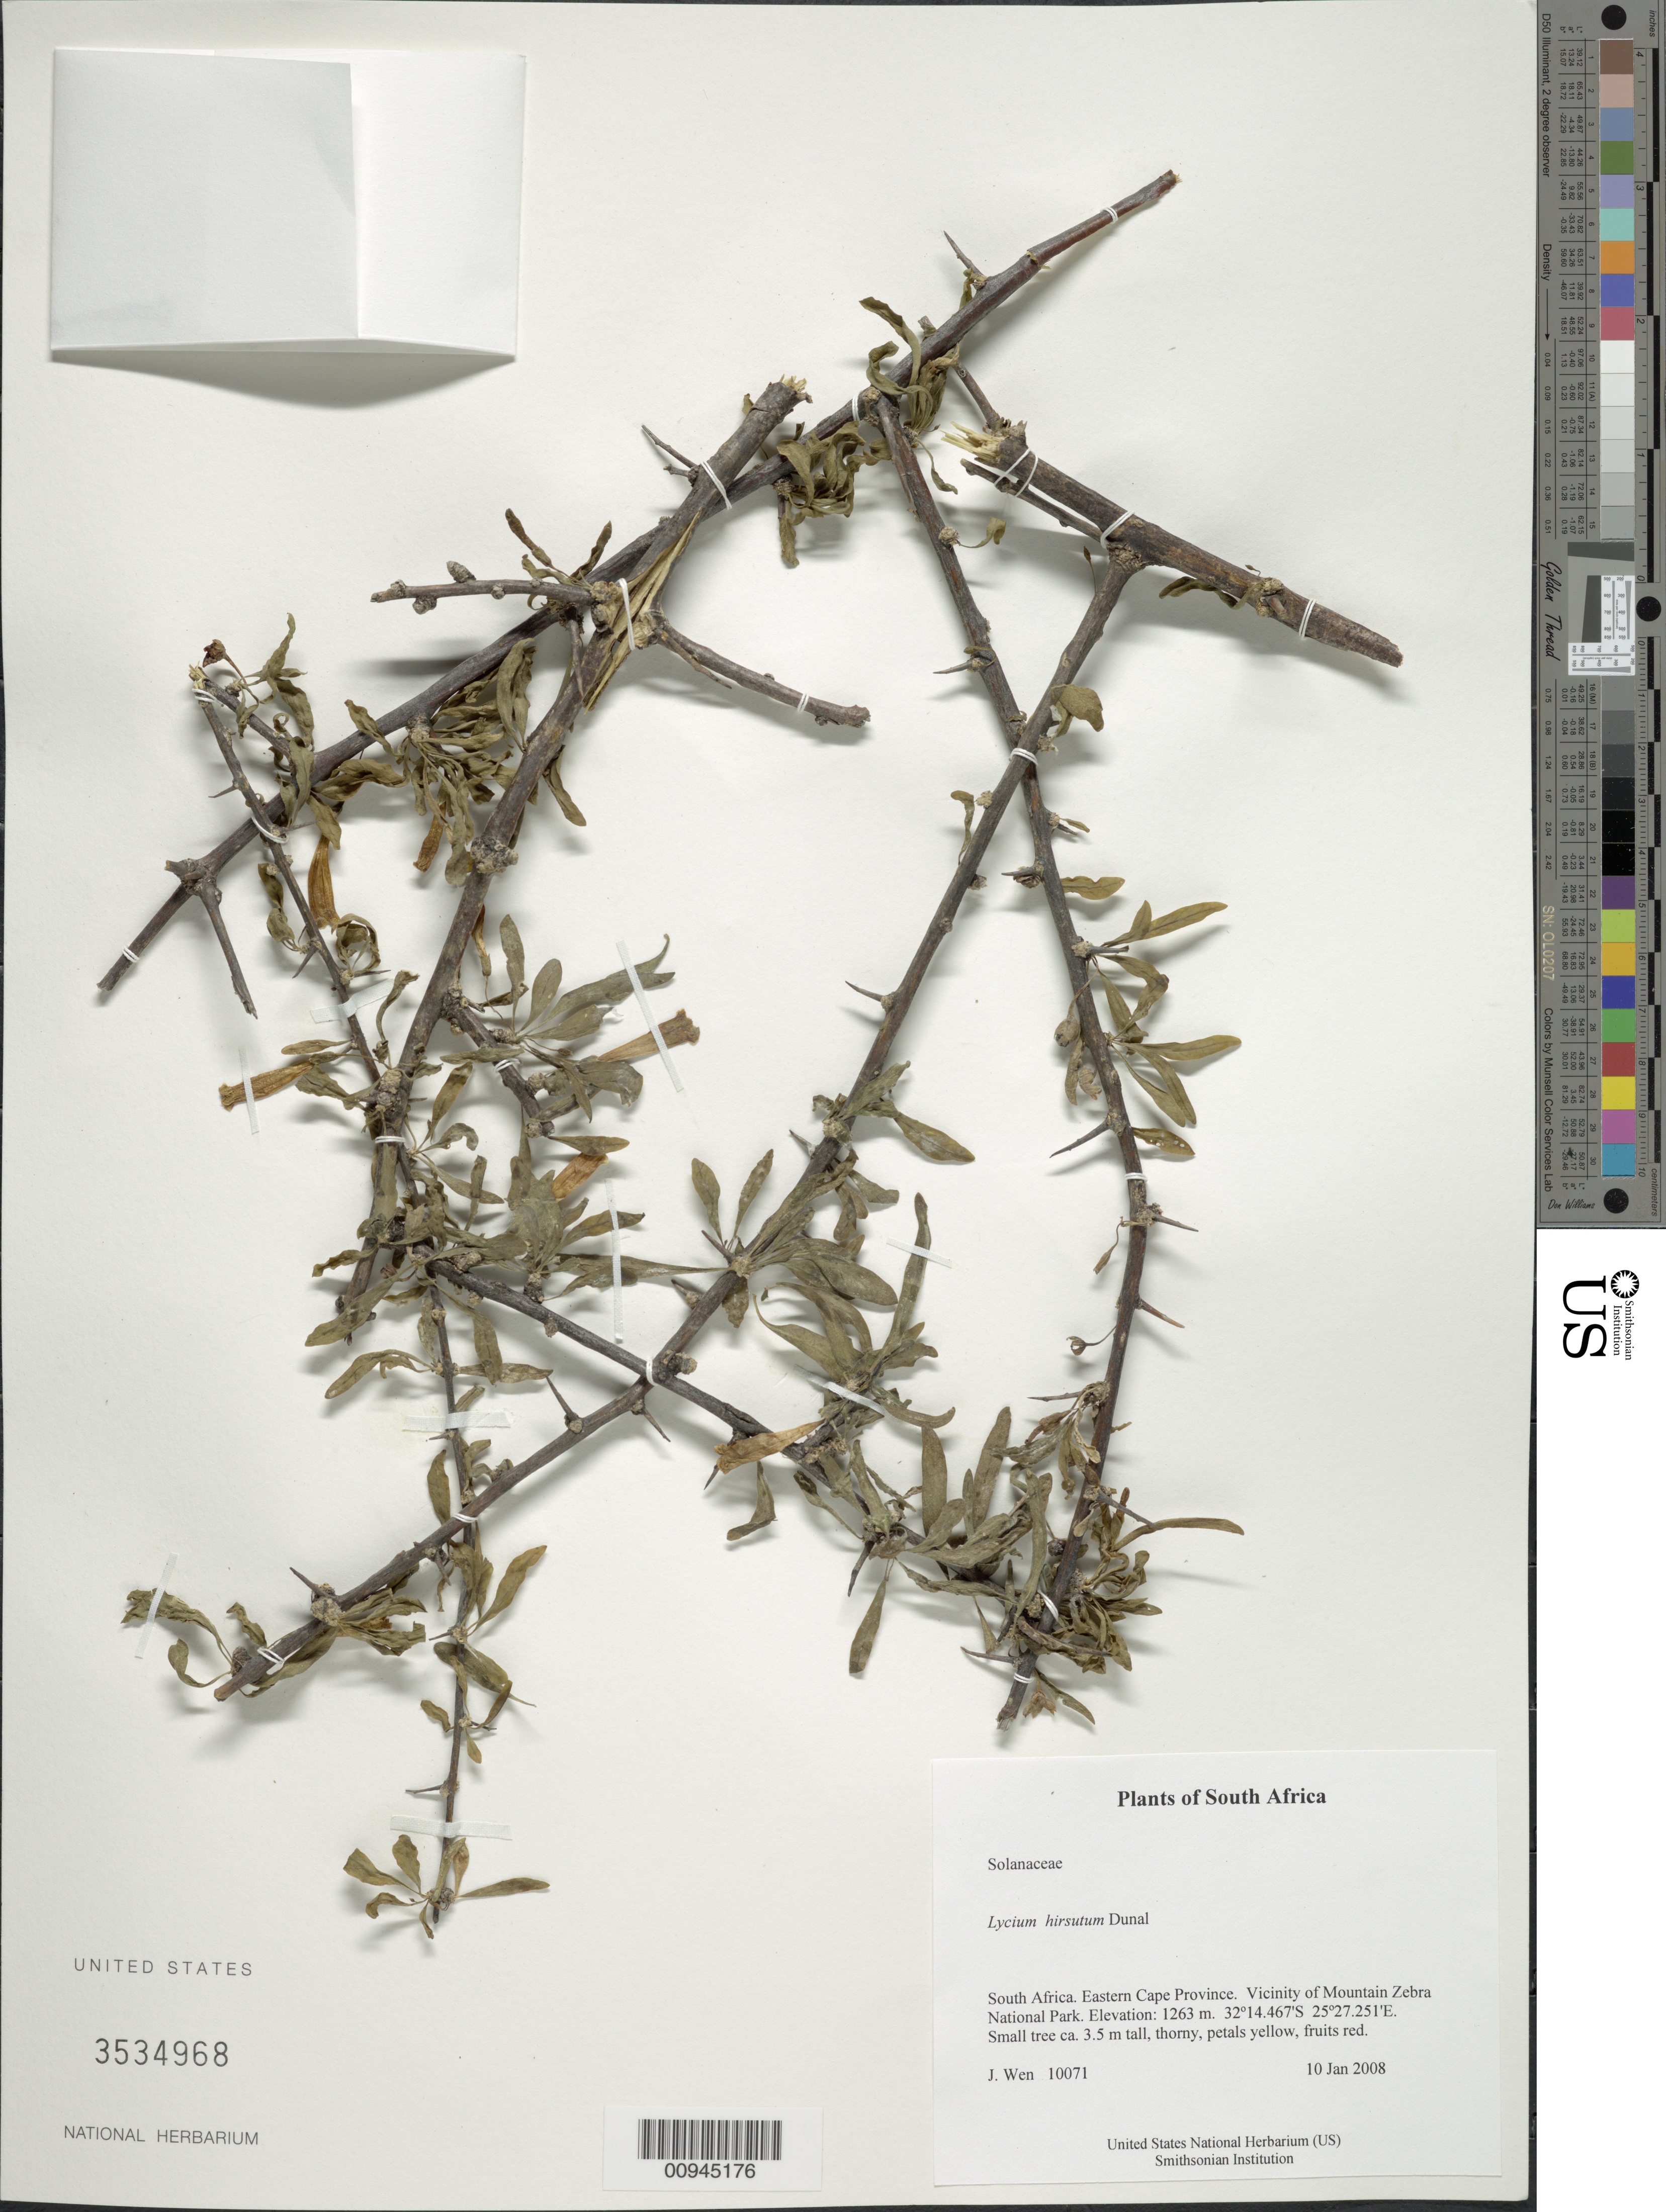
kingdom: Plantae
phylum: Tracheophyta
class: Magnoliopsida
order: Solanales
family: Solanaceae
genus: Lycium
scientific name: Lycium hirsutum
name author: Dunal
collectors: J. Wen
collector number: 10071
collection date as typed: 10 Jan 2008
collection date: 2008-01-10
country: South Africa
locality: Eastern Cape Province. Vicinity of Mountain Zebra National Park.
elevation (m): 1263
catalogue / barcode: US 3534968